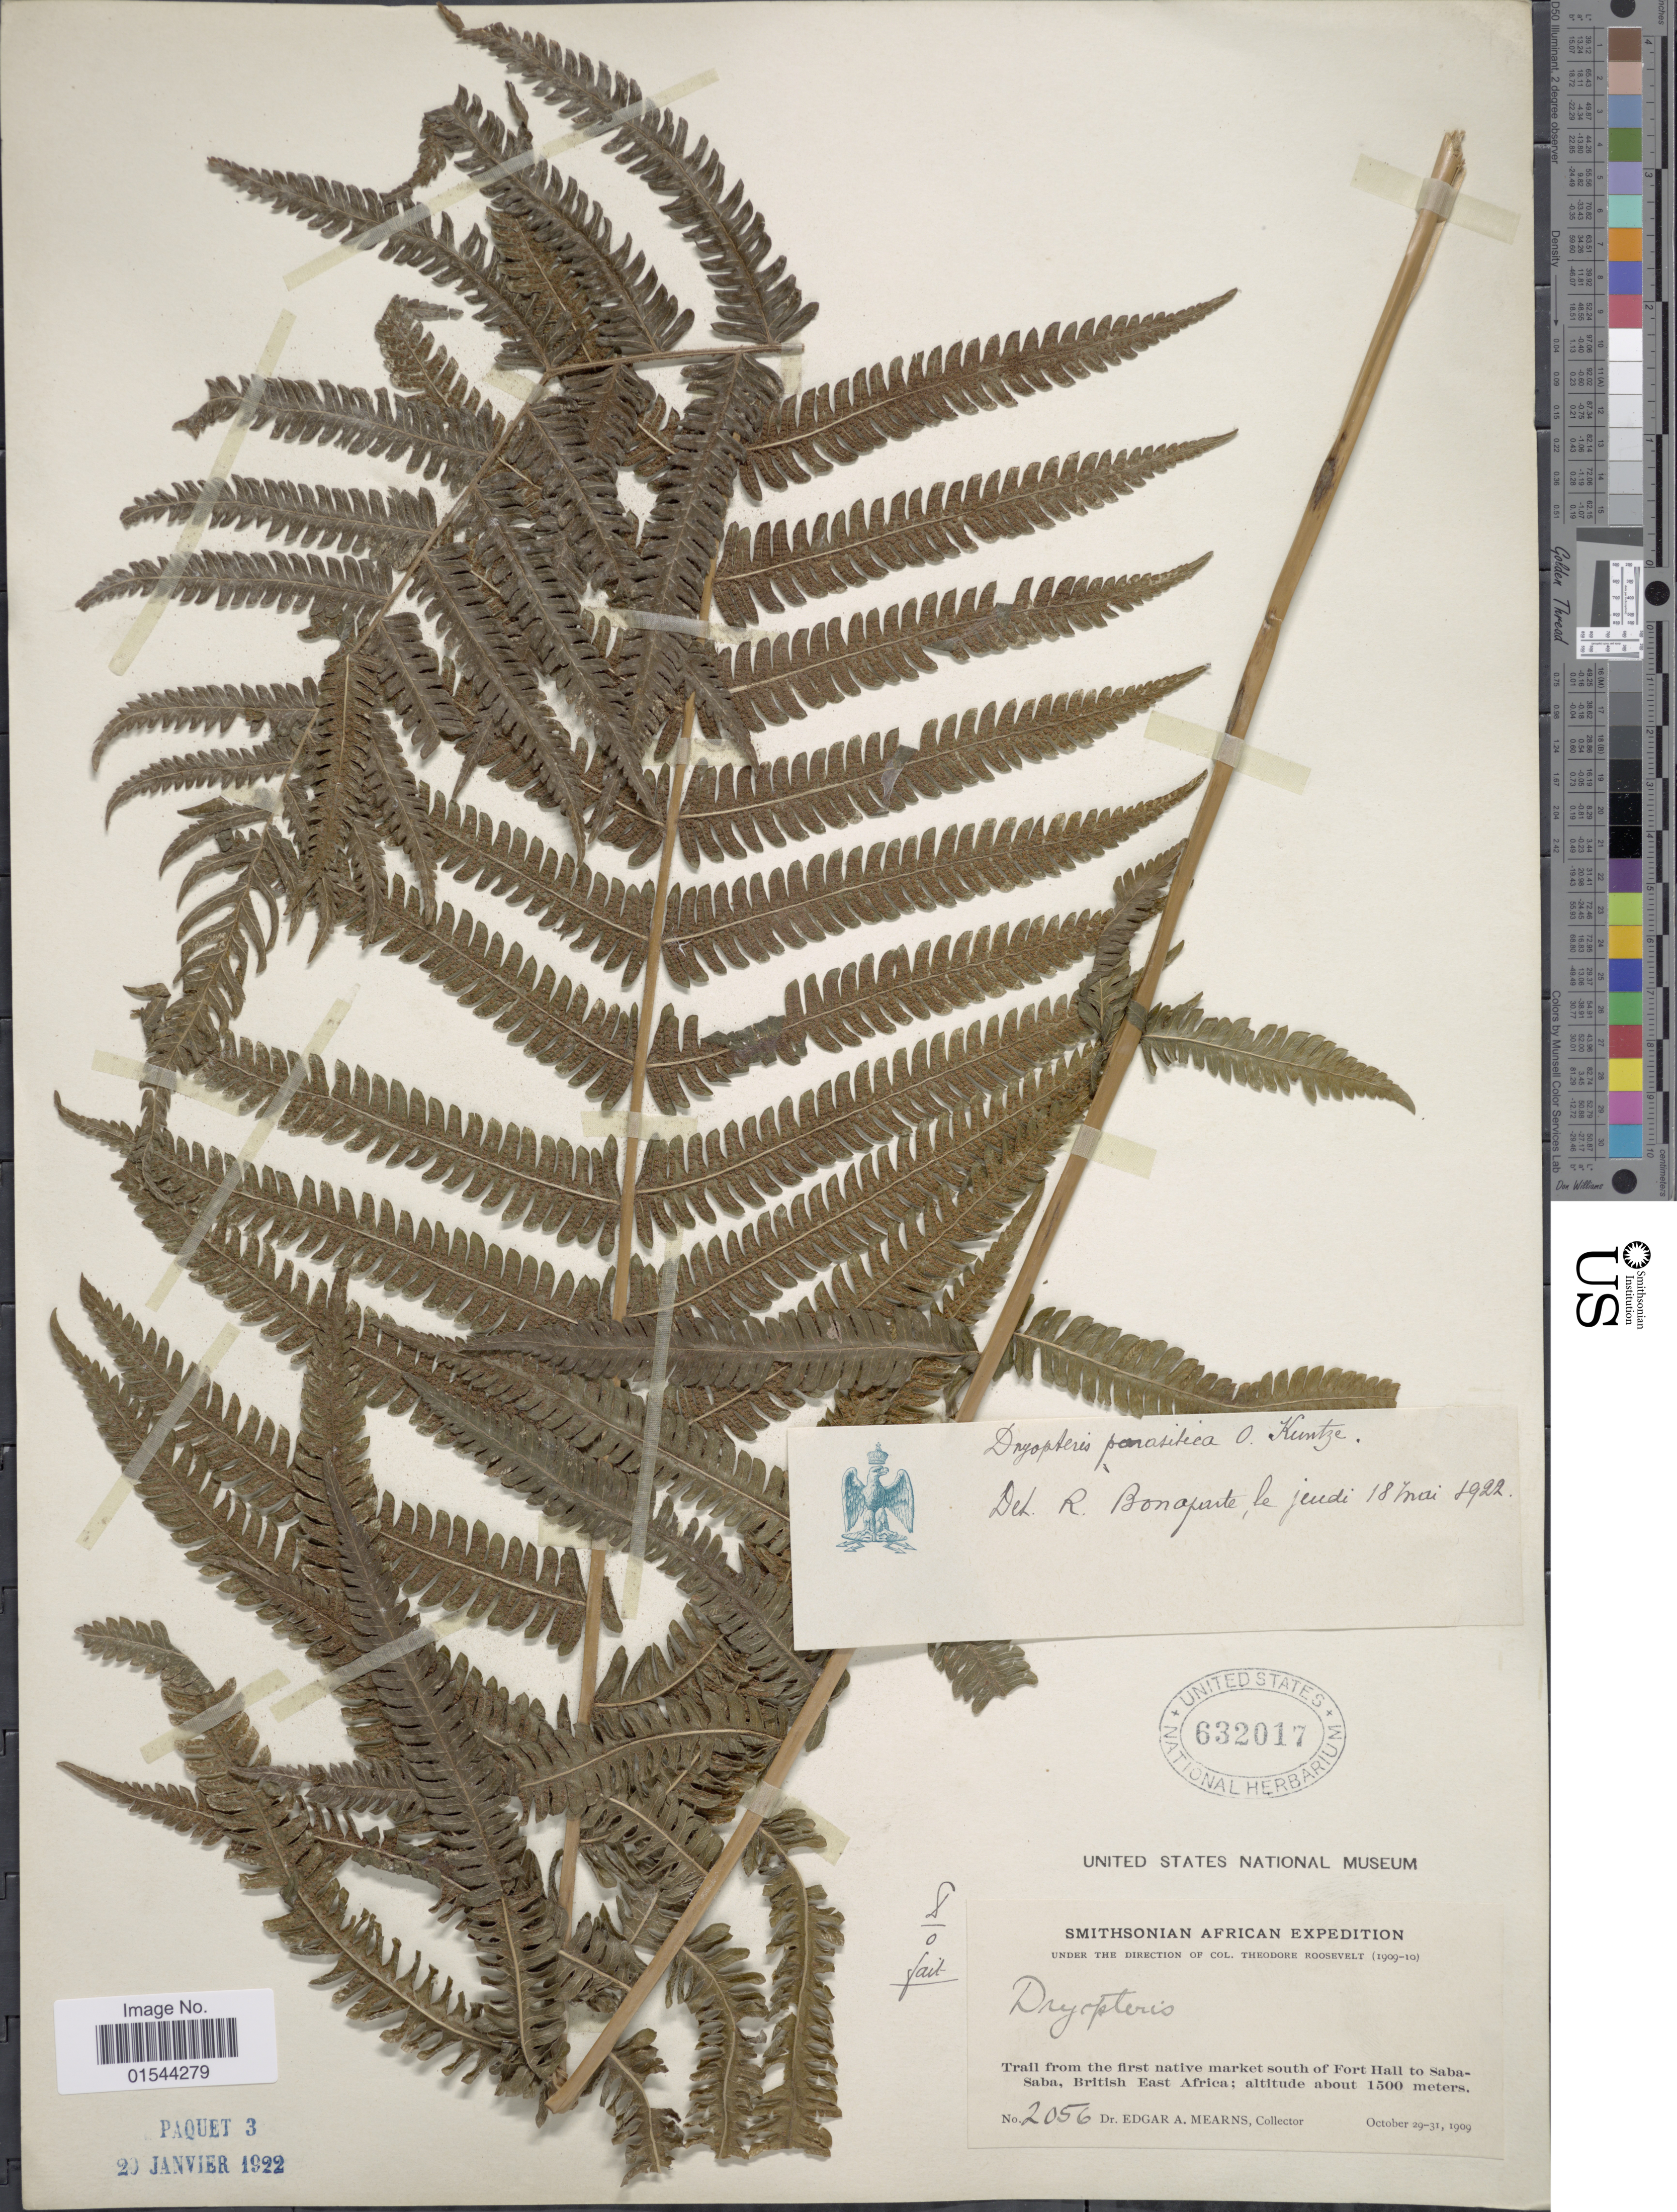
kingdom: Plantae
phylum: Tracheophyta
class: Polypodiopsida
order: Polypodiales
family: Thelypteridaceae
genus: Christella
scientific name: Christella hispidula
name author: (Decne.) Holttum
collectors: E. A. Mearns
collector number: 2056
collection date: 1909-10-29/1909-10-31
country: Kenya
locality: Trail from the first native market south of Fort Hall to Saba-Saba, British East Africa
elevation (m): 1500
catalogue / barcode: US 632017